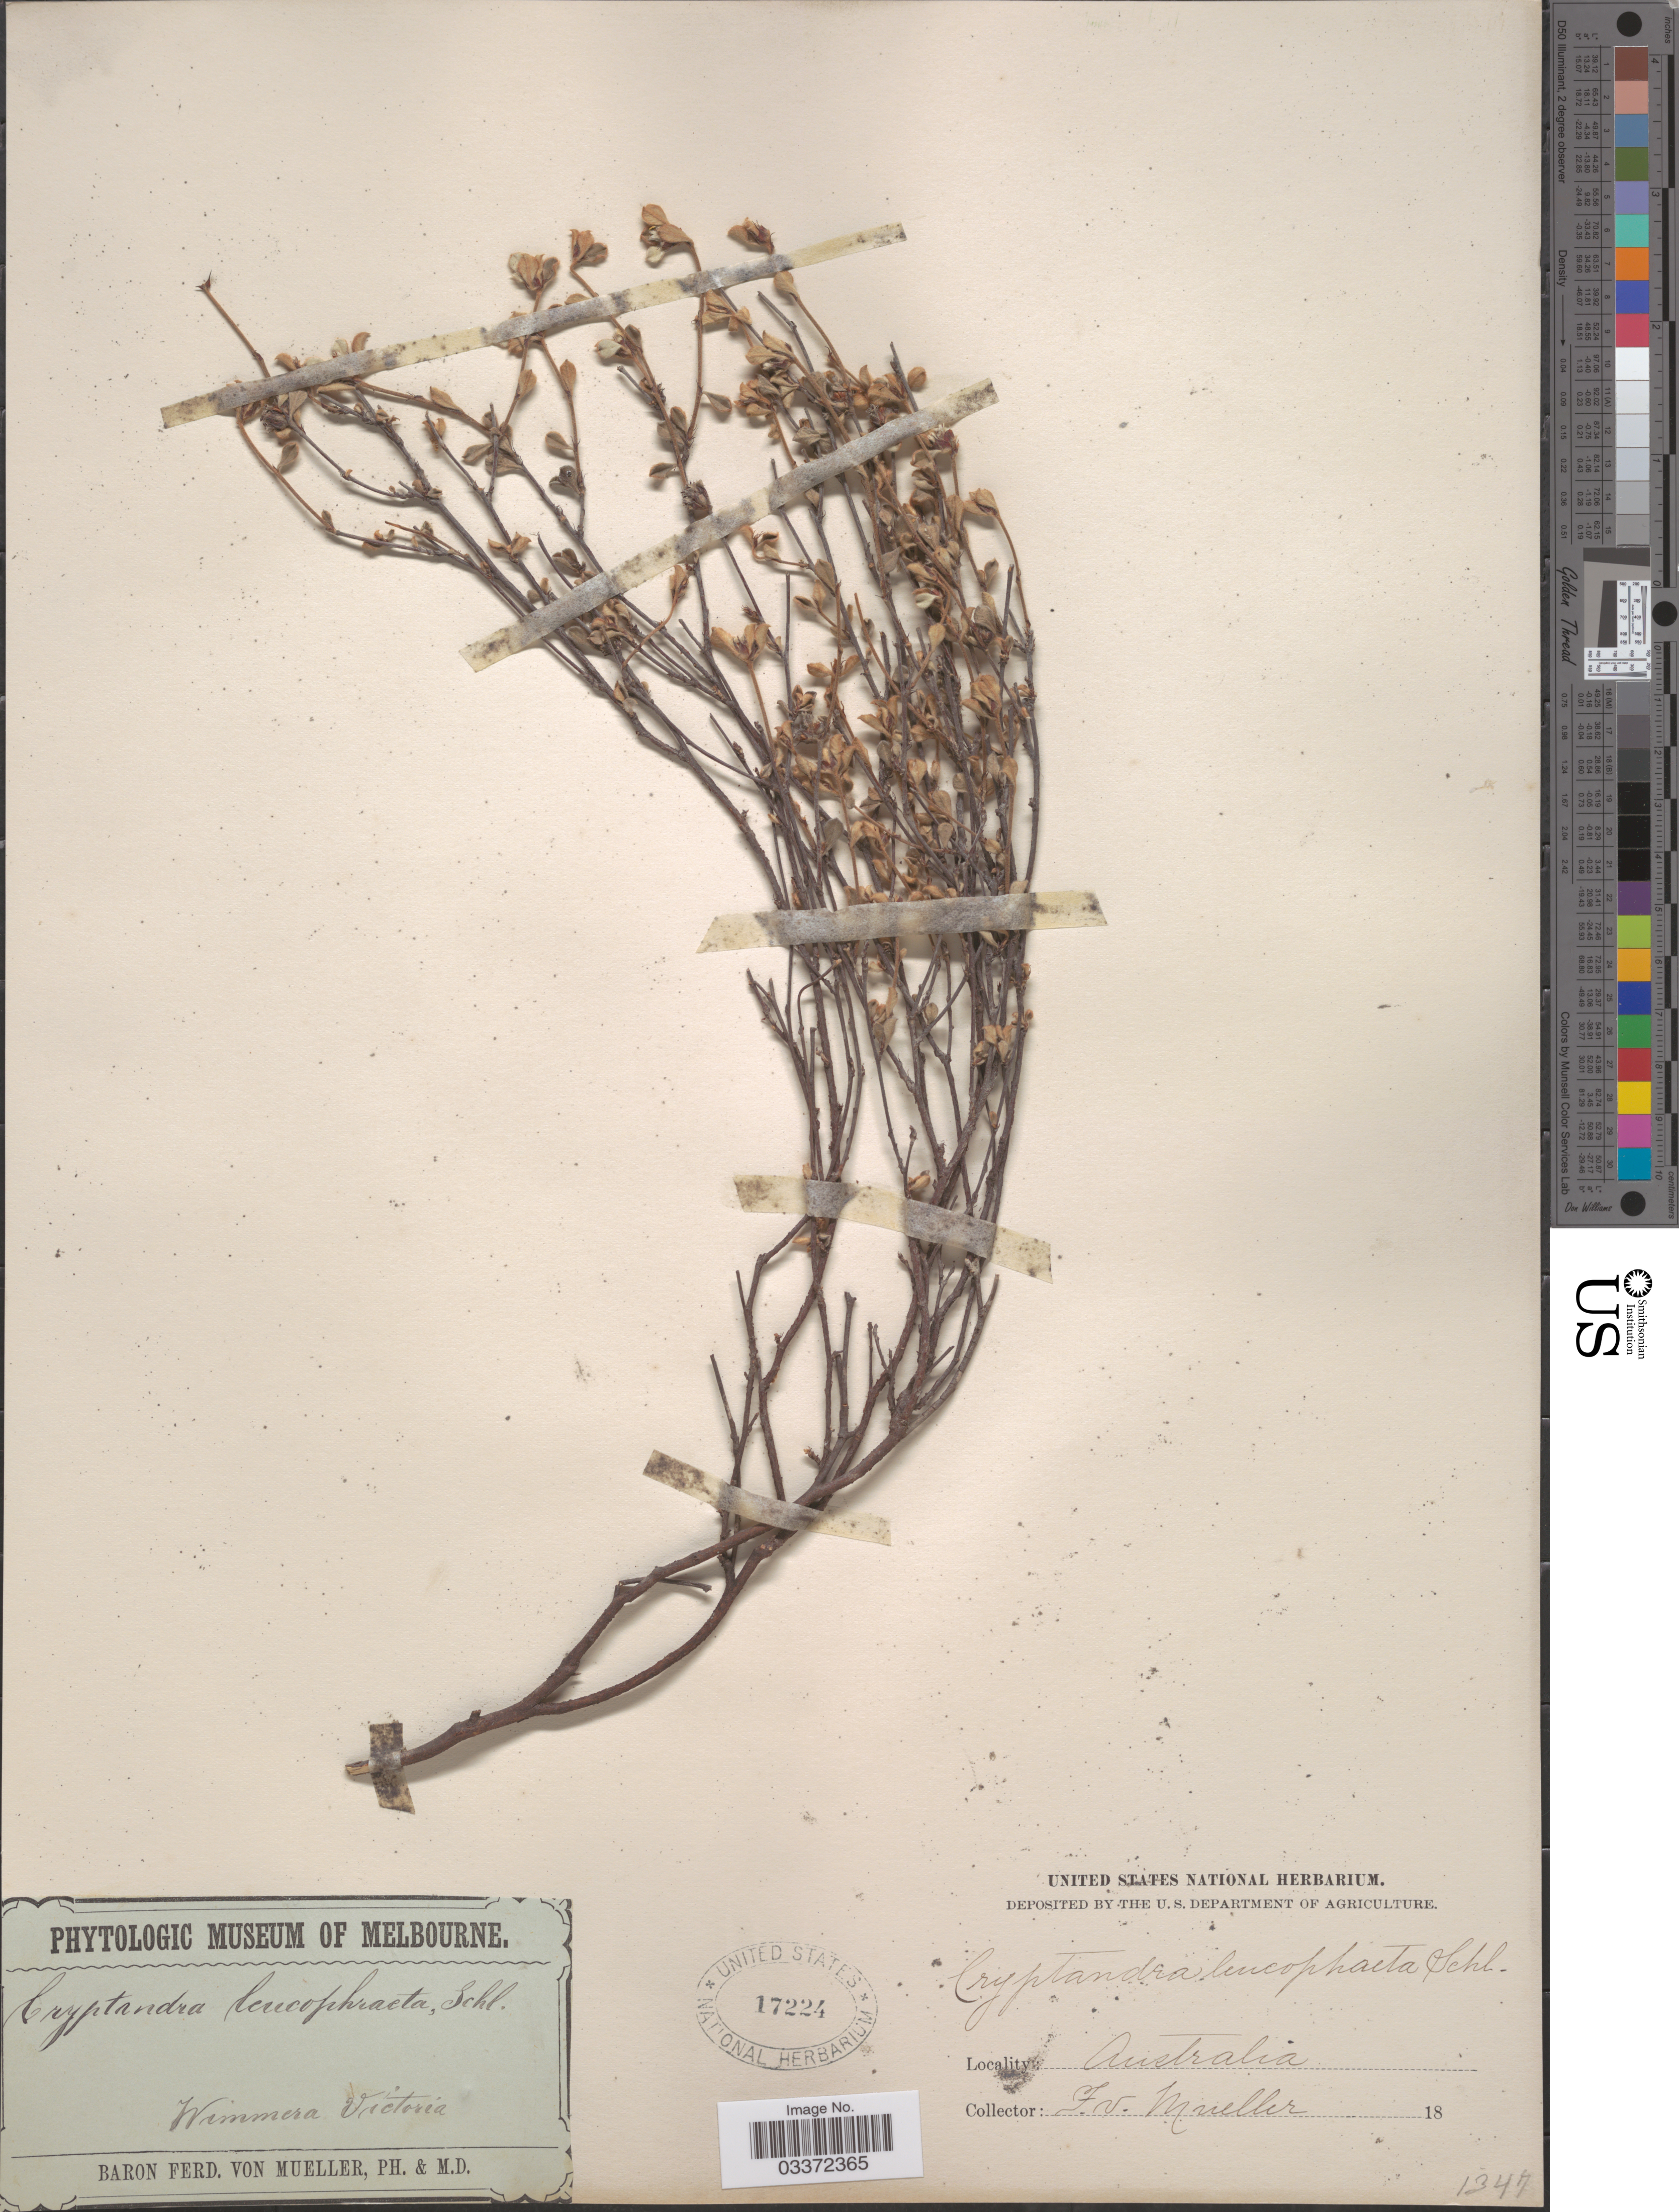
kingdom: Plantae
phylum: Tracheophyta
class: Magnoliopsida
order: Rosales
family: Rhamnaceae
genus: Cryptandra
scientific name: Cryptandra leucophracta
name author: Schltdl.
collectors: F. Mueller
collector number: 1347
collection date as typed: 18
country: Australia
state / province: Victoria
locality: Winmera Victoria.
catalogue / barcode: US 17224